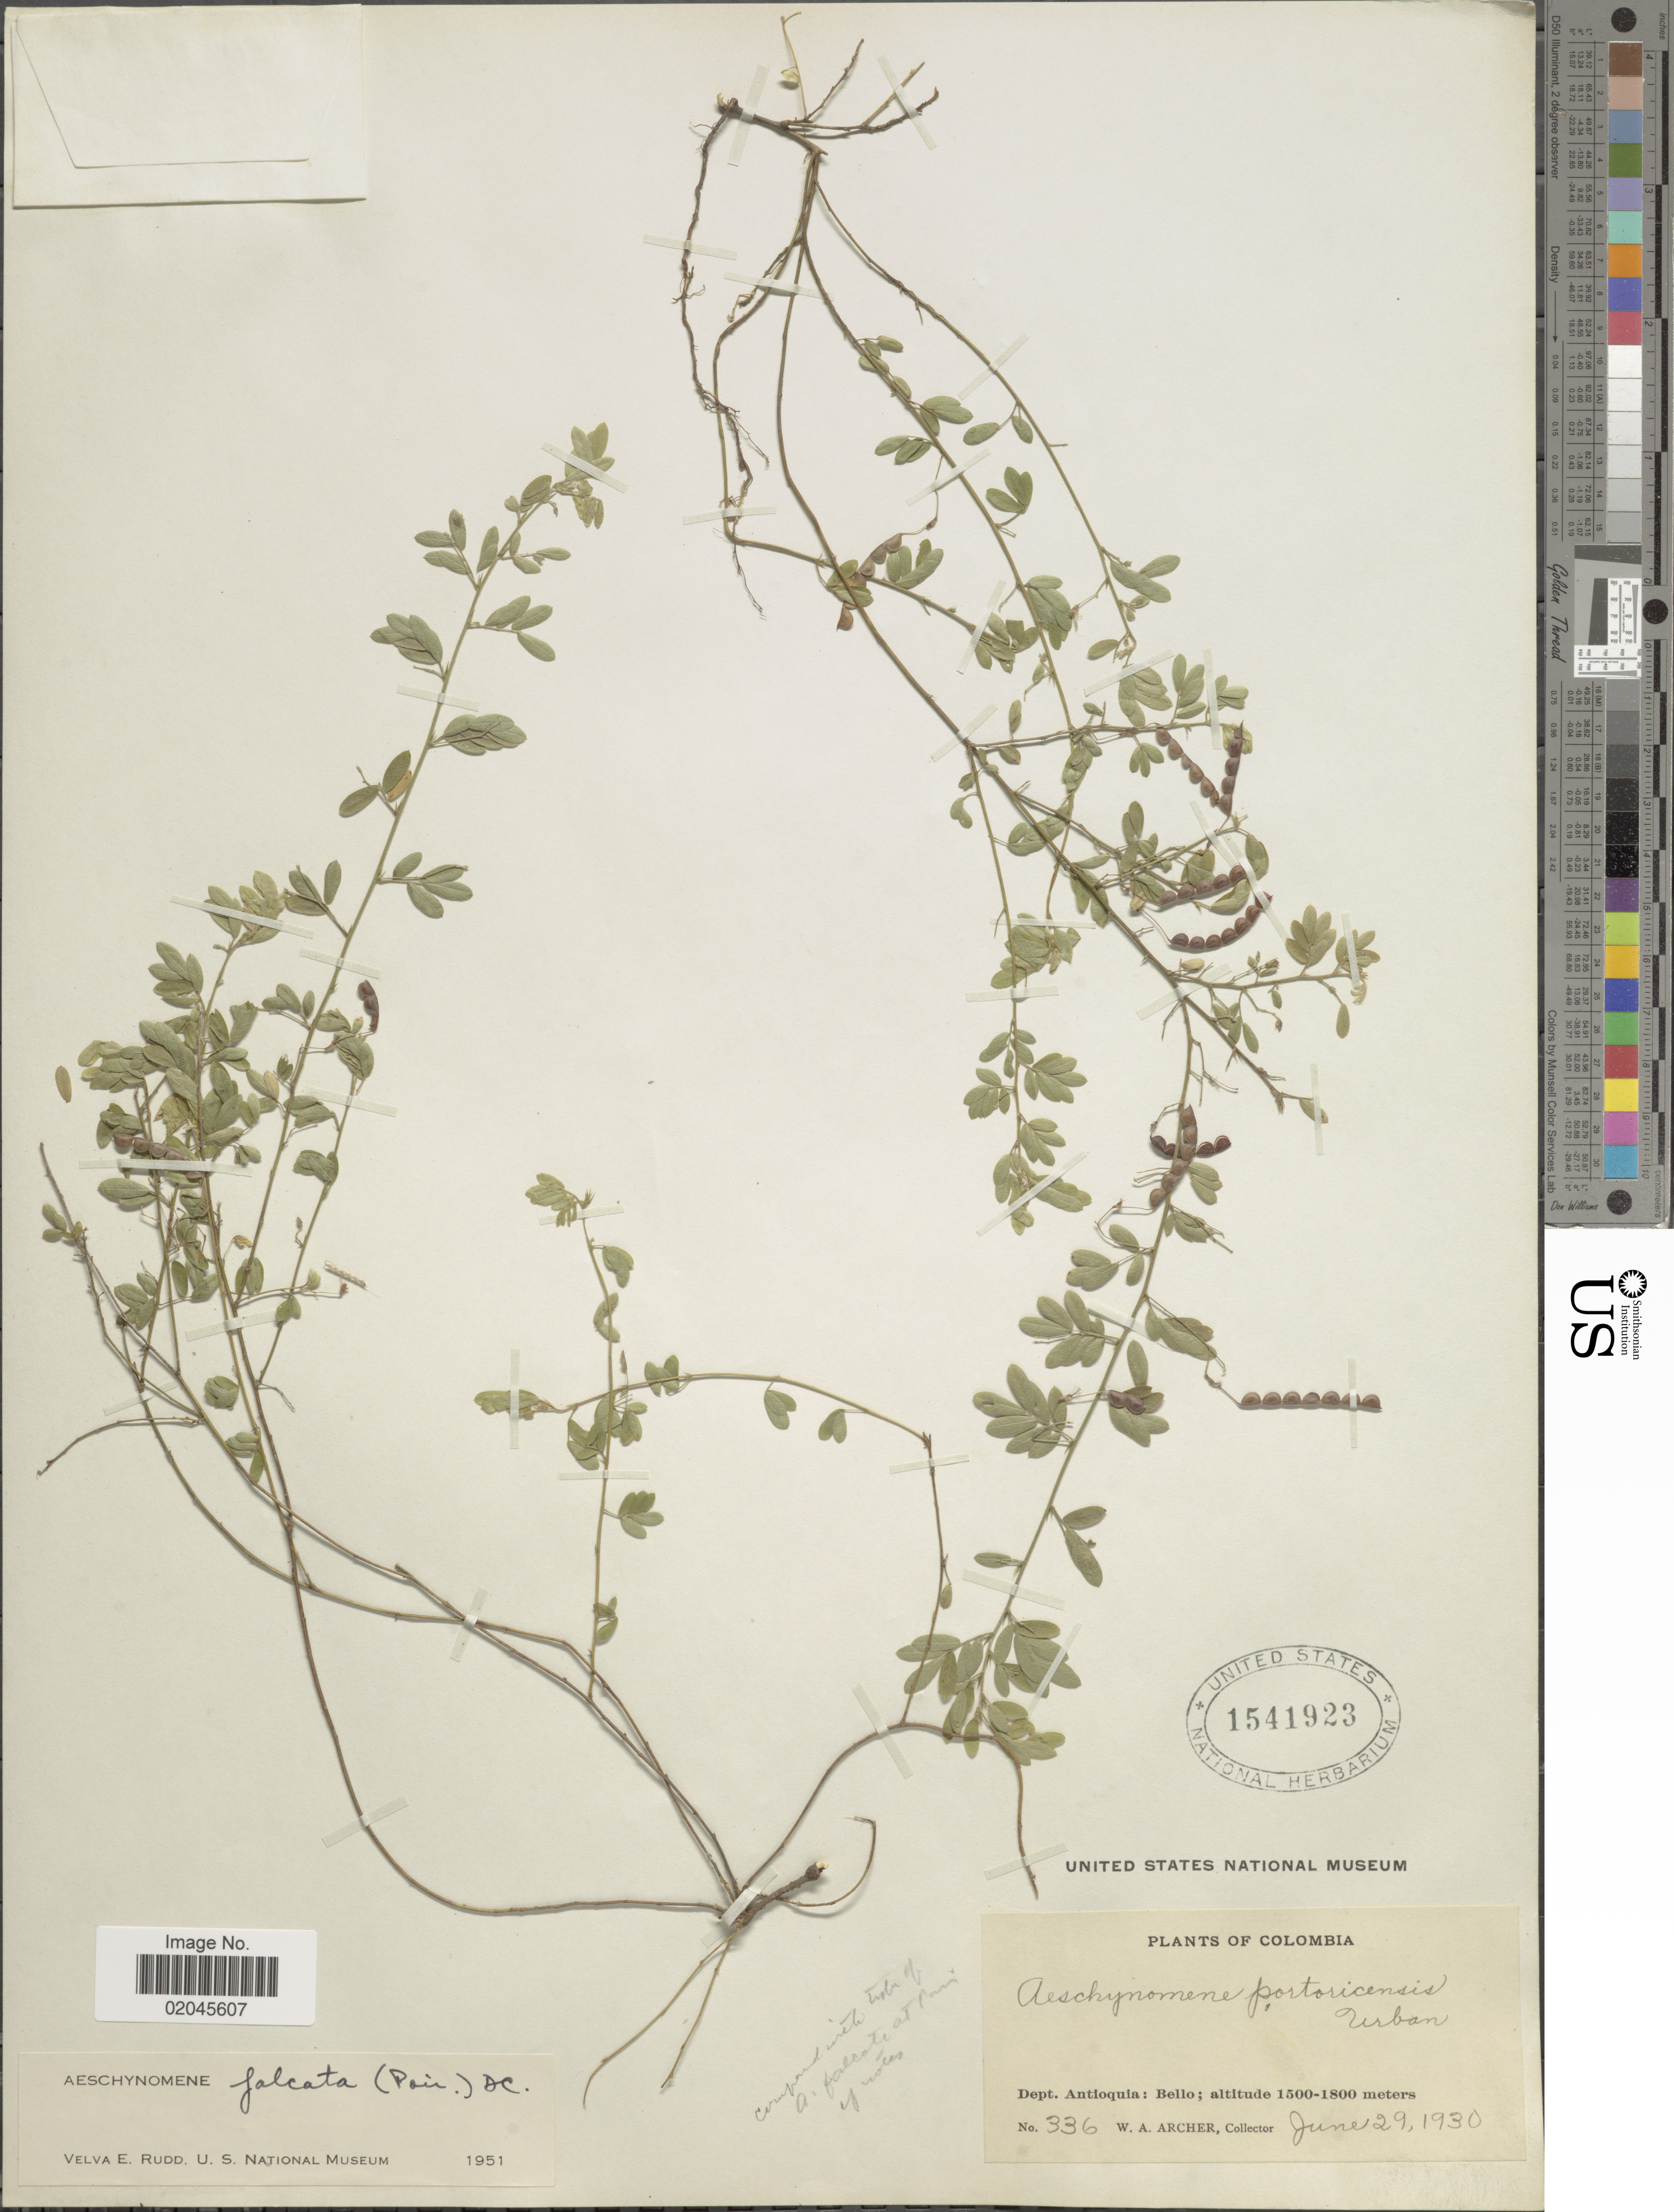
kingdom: Plantae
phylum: Tracheophyta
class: Magnoliopsida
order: Fabales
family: Fabaceae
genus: Aeschynomene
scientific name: Aeschynomene falcata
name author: (Poir.) DC.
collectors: W. A. Archer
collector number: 336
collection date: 1930-06-29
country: Colombia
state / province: Antioquia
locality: Bello.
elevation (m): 1500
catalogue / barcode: US 1541923